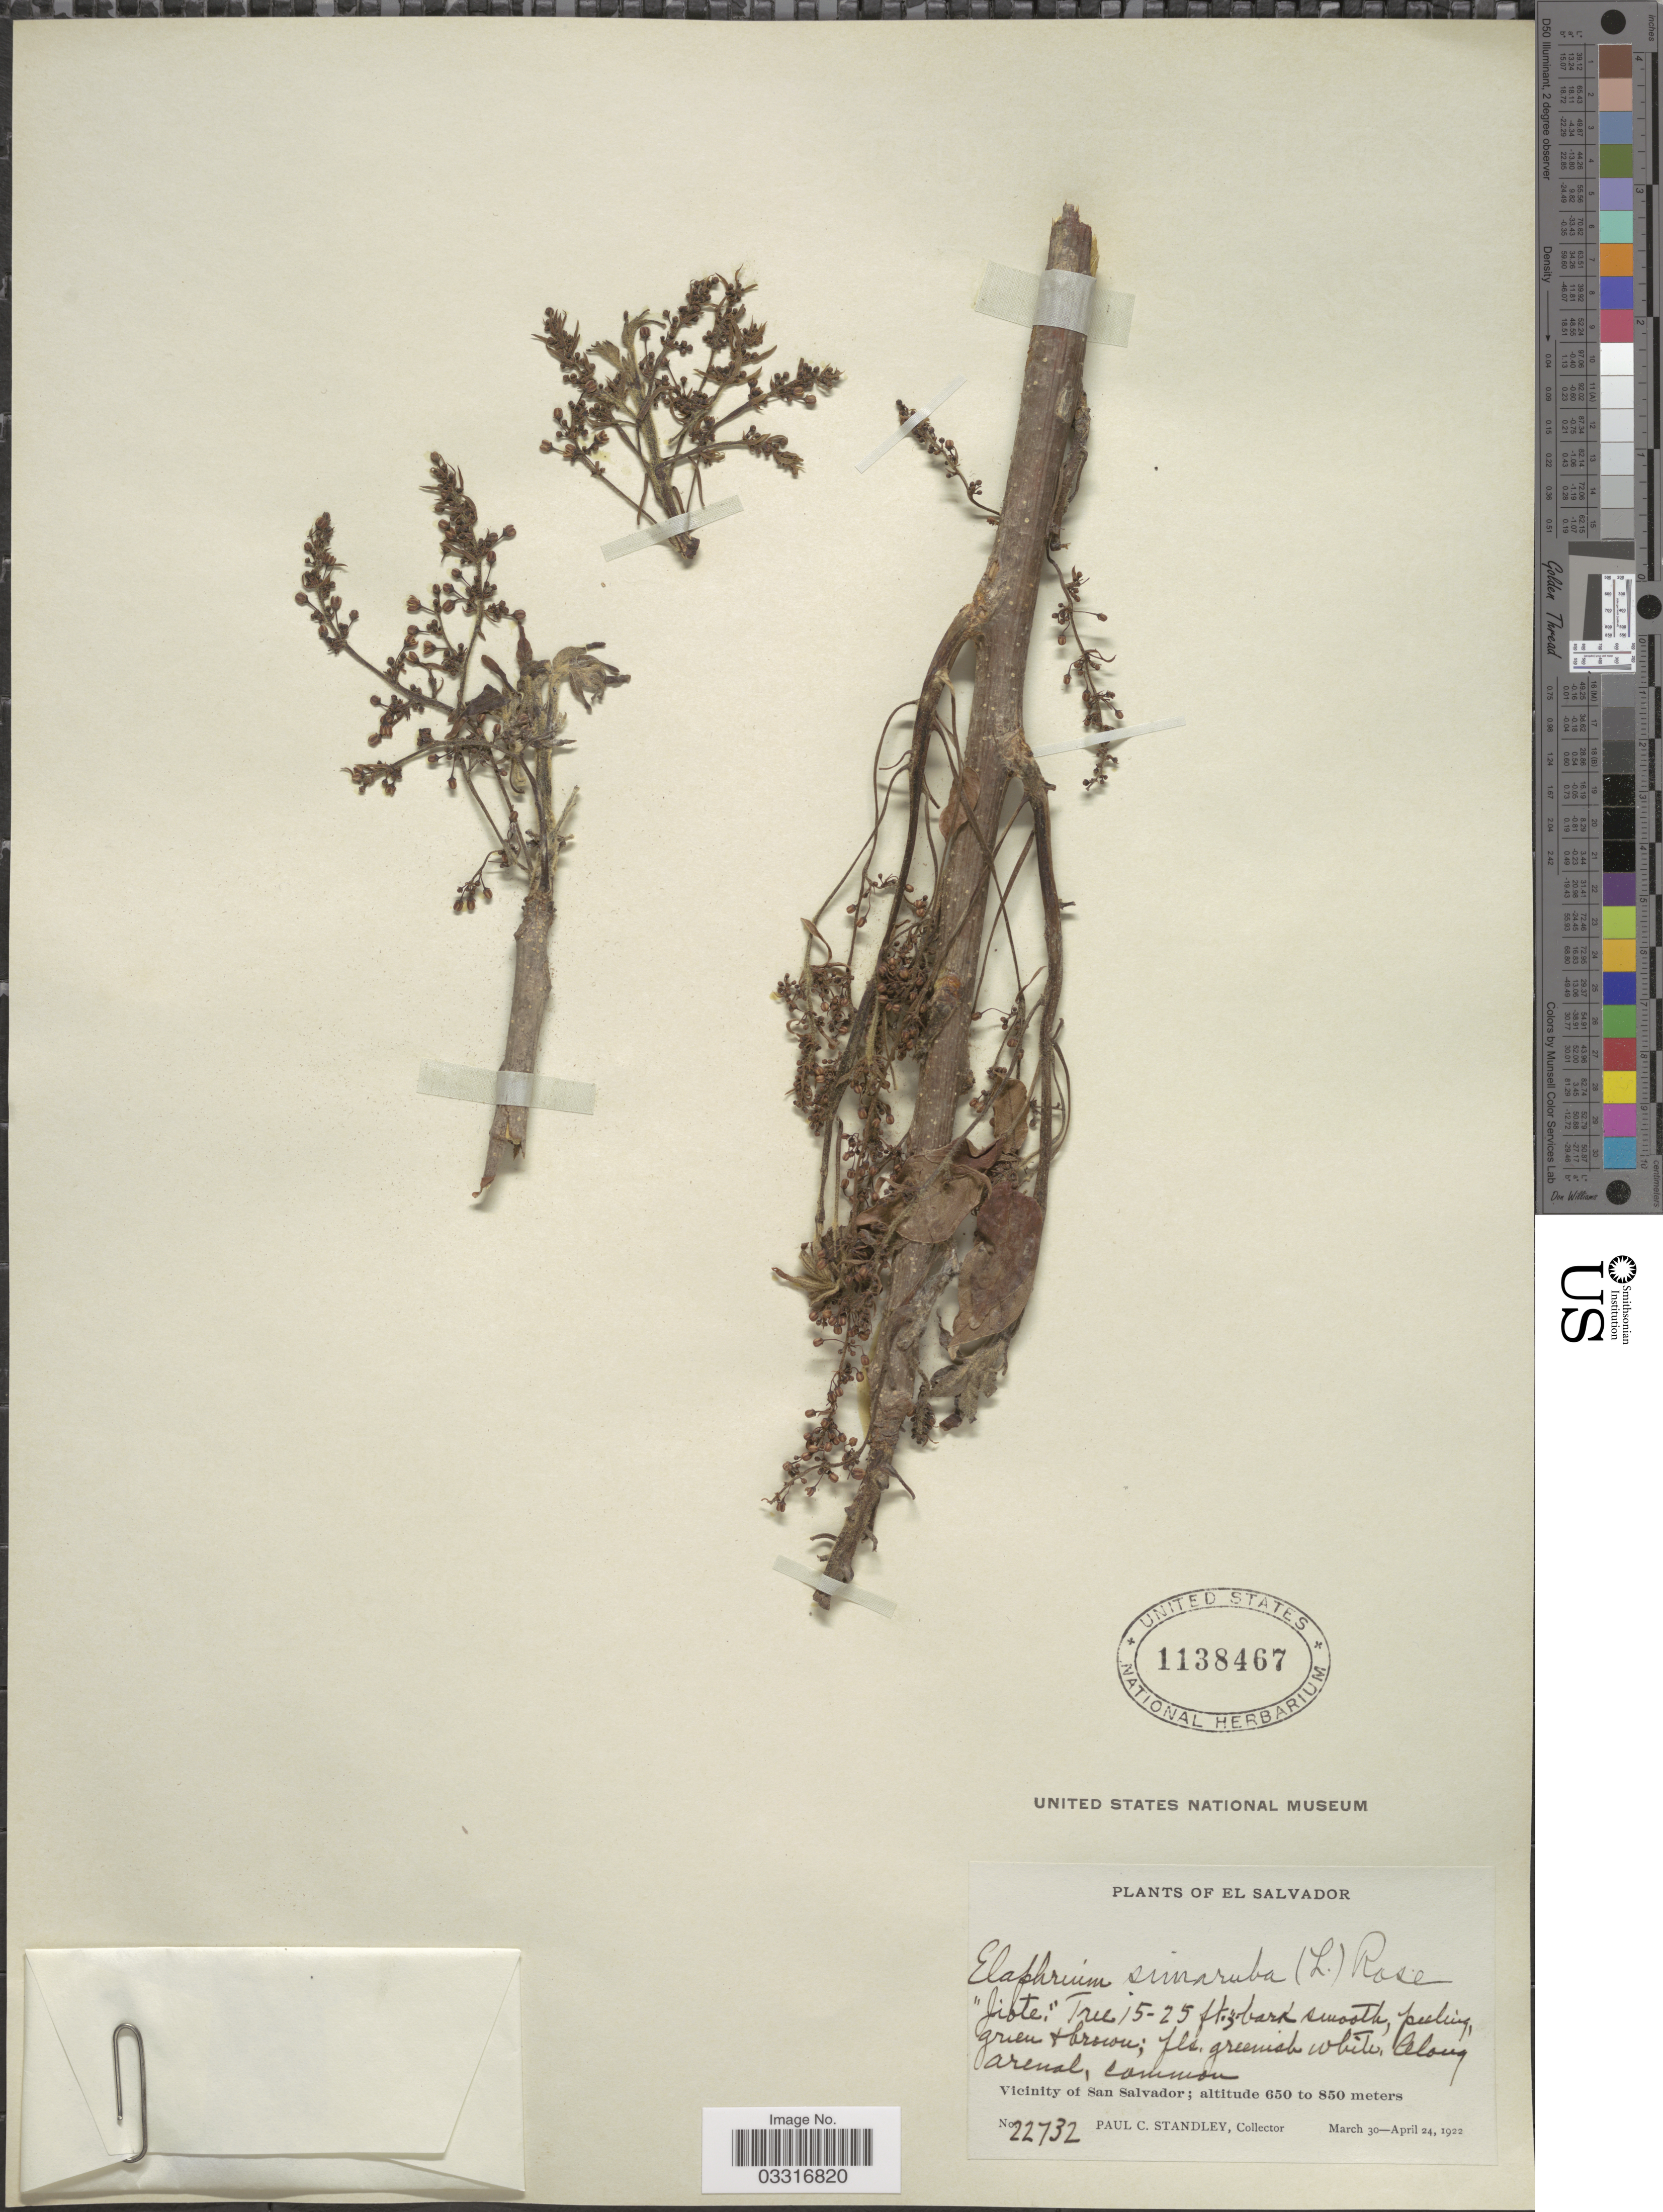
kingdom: Plantae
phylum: Tracheophyta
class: Magnoliopsida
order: Sapindales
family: Burseraceae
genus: Bursera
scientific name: Bursera simaruba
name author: (L.) Sarg.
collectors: P. C. Standley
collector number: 22732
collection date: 1922-03-30/1922-04-24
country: El Salvador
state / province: San Salvador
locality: Vicinity of San Salvador.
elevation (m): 650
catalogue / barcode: US 1138467